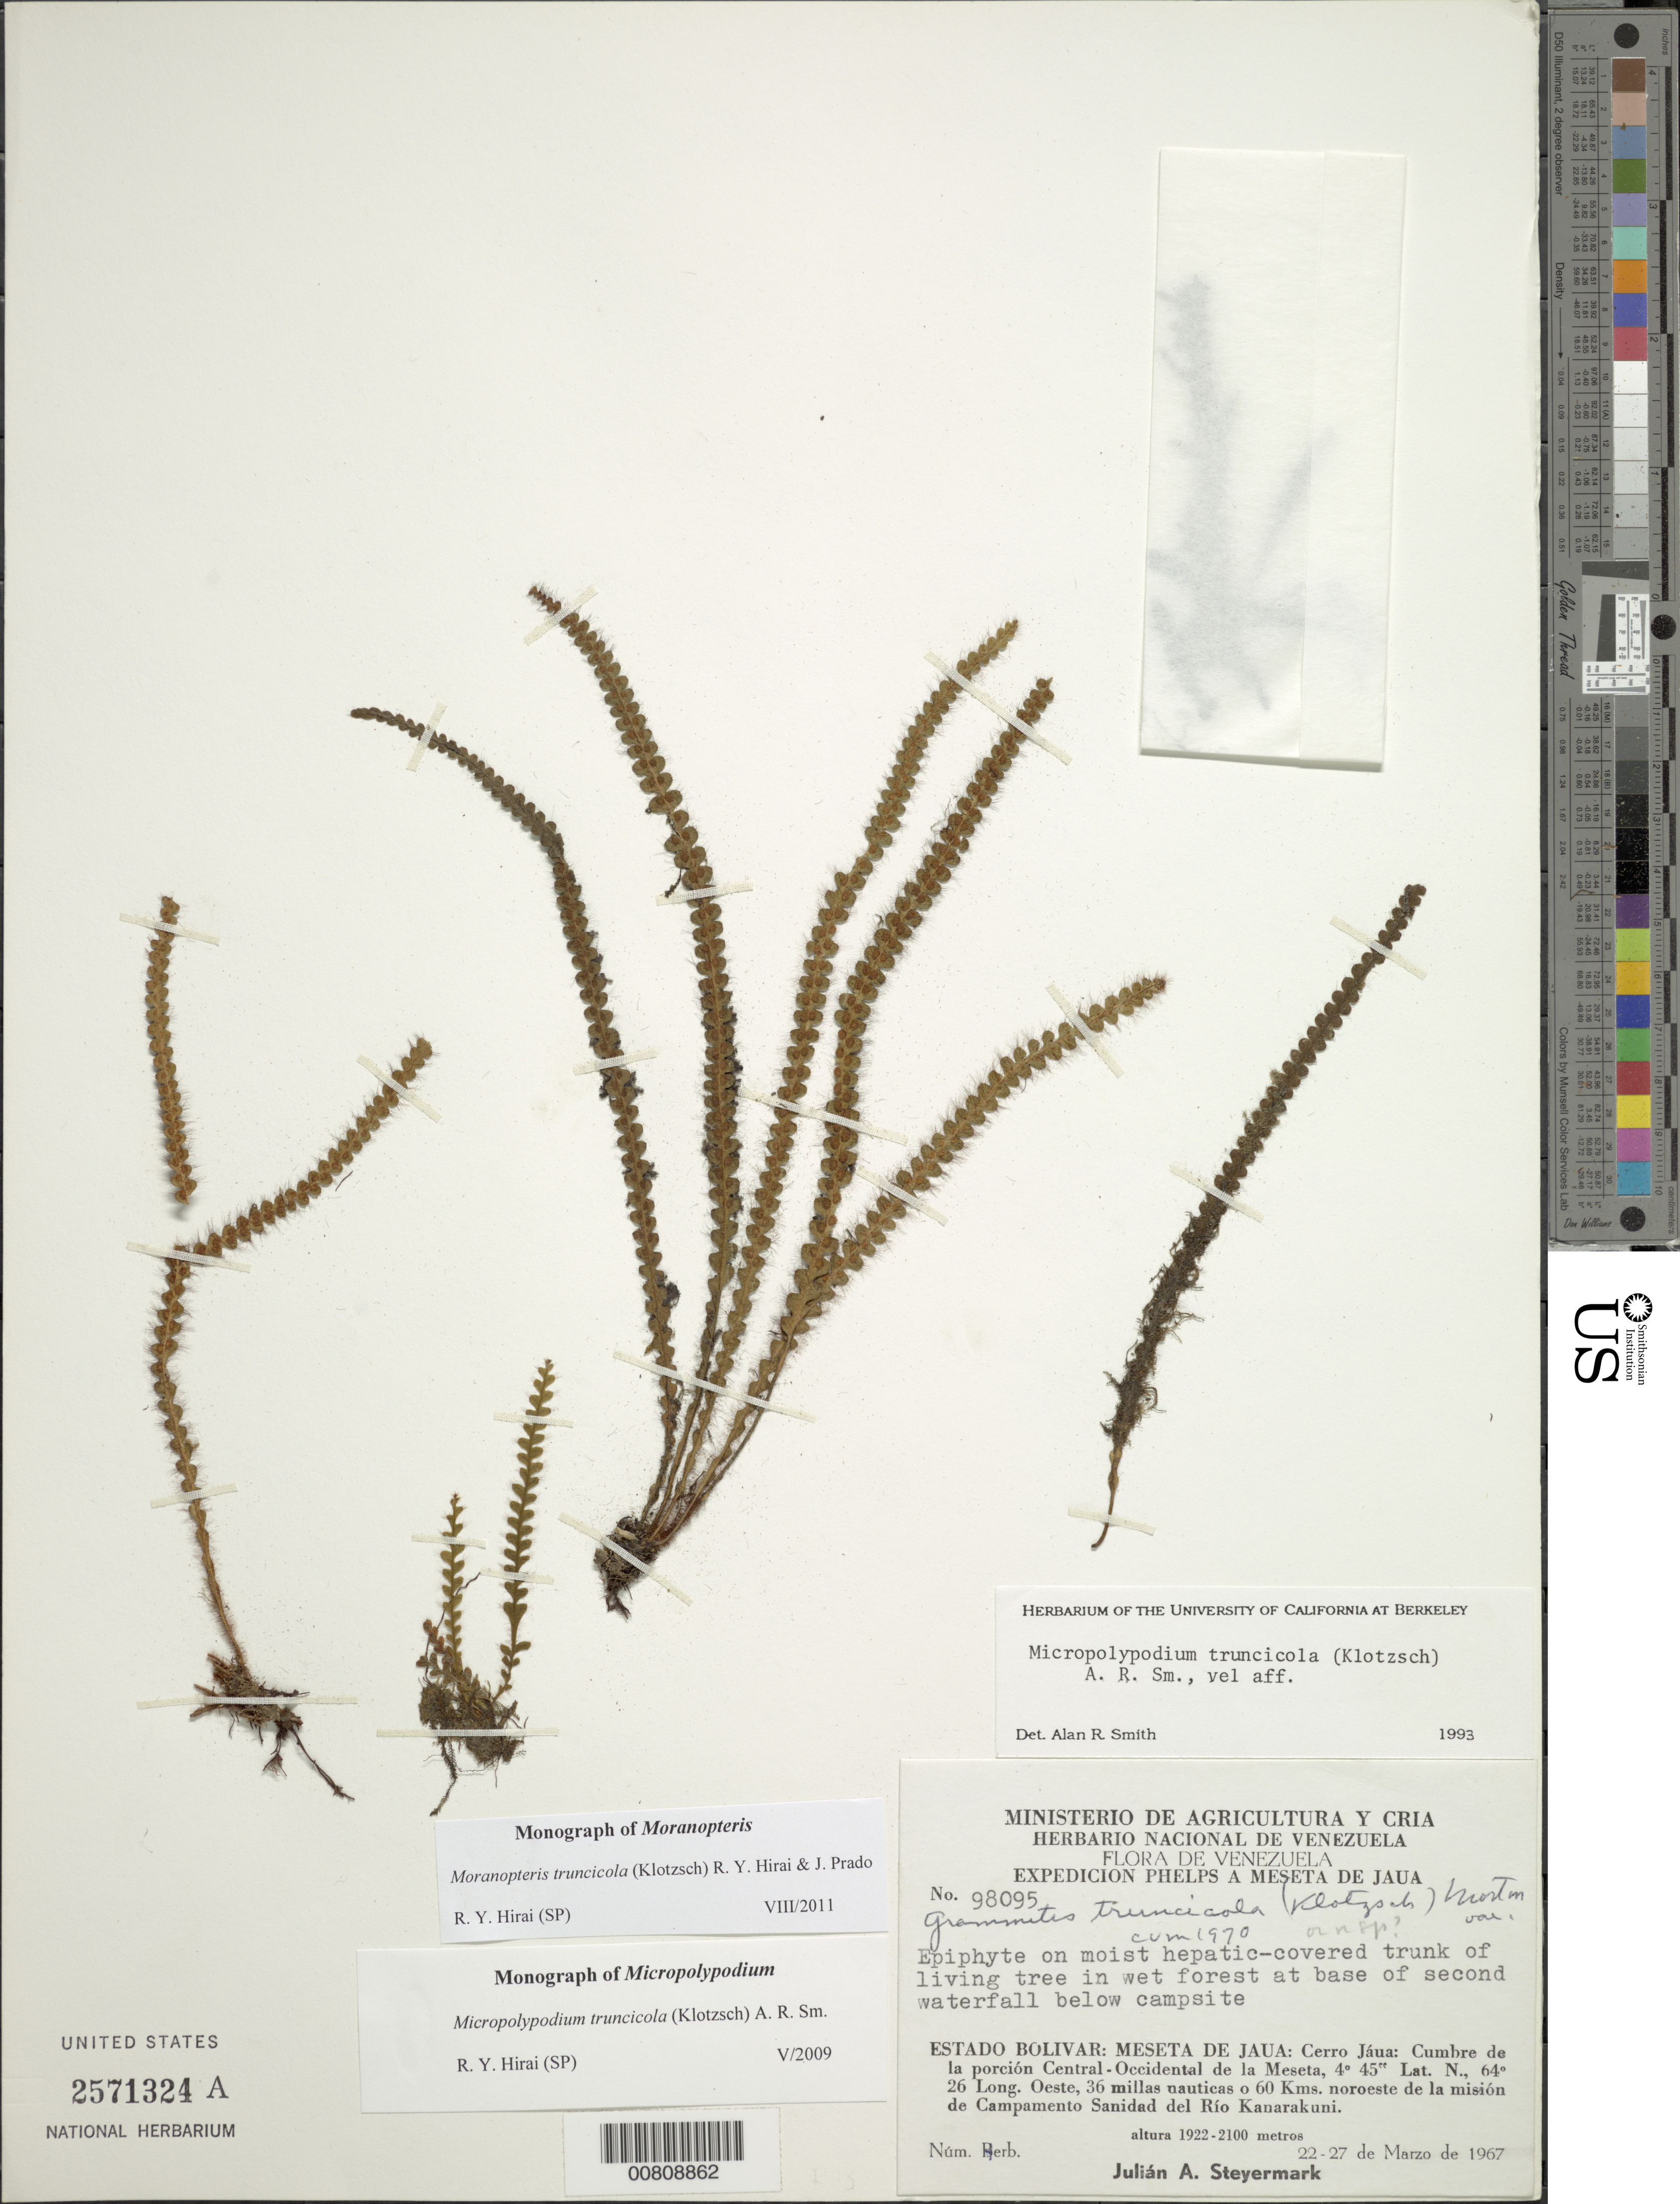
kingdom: Plantae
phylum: Tracheophyta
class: Polypodiopsida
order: Polypodiales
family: Polypodiaceae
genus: Moranopteris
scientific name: Moranopteris truncicola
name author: (Klotzsch) R. Y. Hirai & J. Prado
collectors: J. Steyermark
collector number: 98095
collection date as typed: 22-Mar-67 to 27-Mar-67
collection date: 1967-03-22/1967-03-27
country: Venezuela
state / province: Bolívar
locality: Meseta del Jaua: Cerro Jáua, cumbre de la porcion Central-Occidental de la Meseta, 36 millas nauticas o 60 km NO de la mision de Campamento Sanidad del Río Kanarakuni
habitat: Wet forest at base of second waterfall below campsite; on moist, hepatic-covered trunk of living tree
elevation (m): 1922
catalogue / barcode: US 2571324A